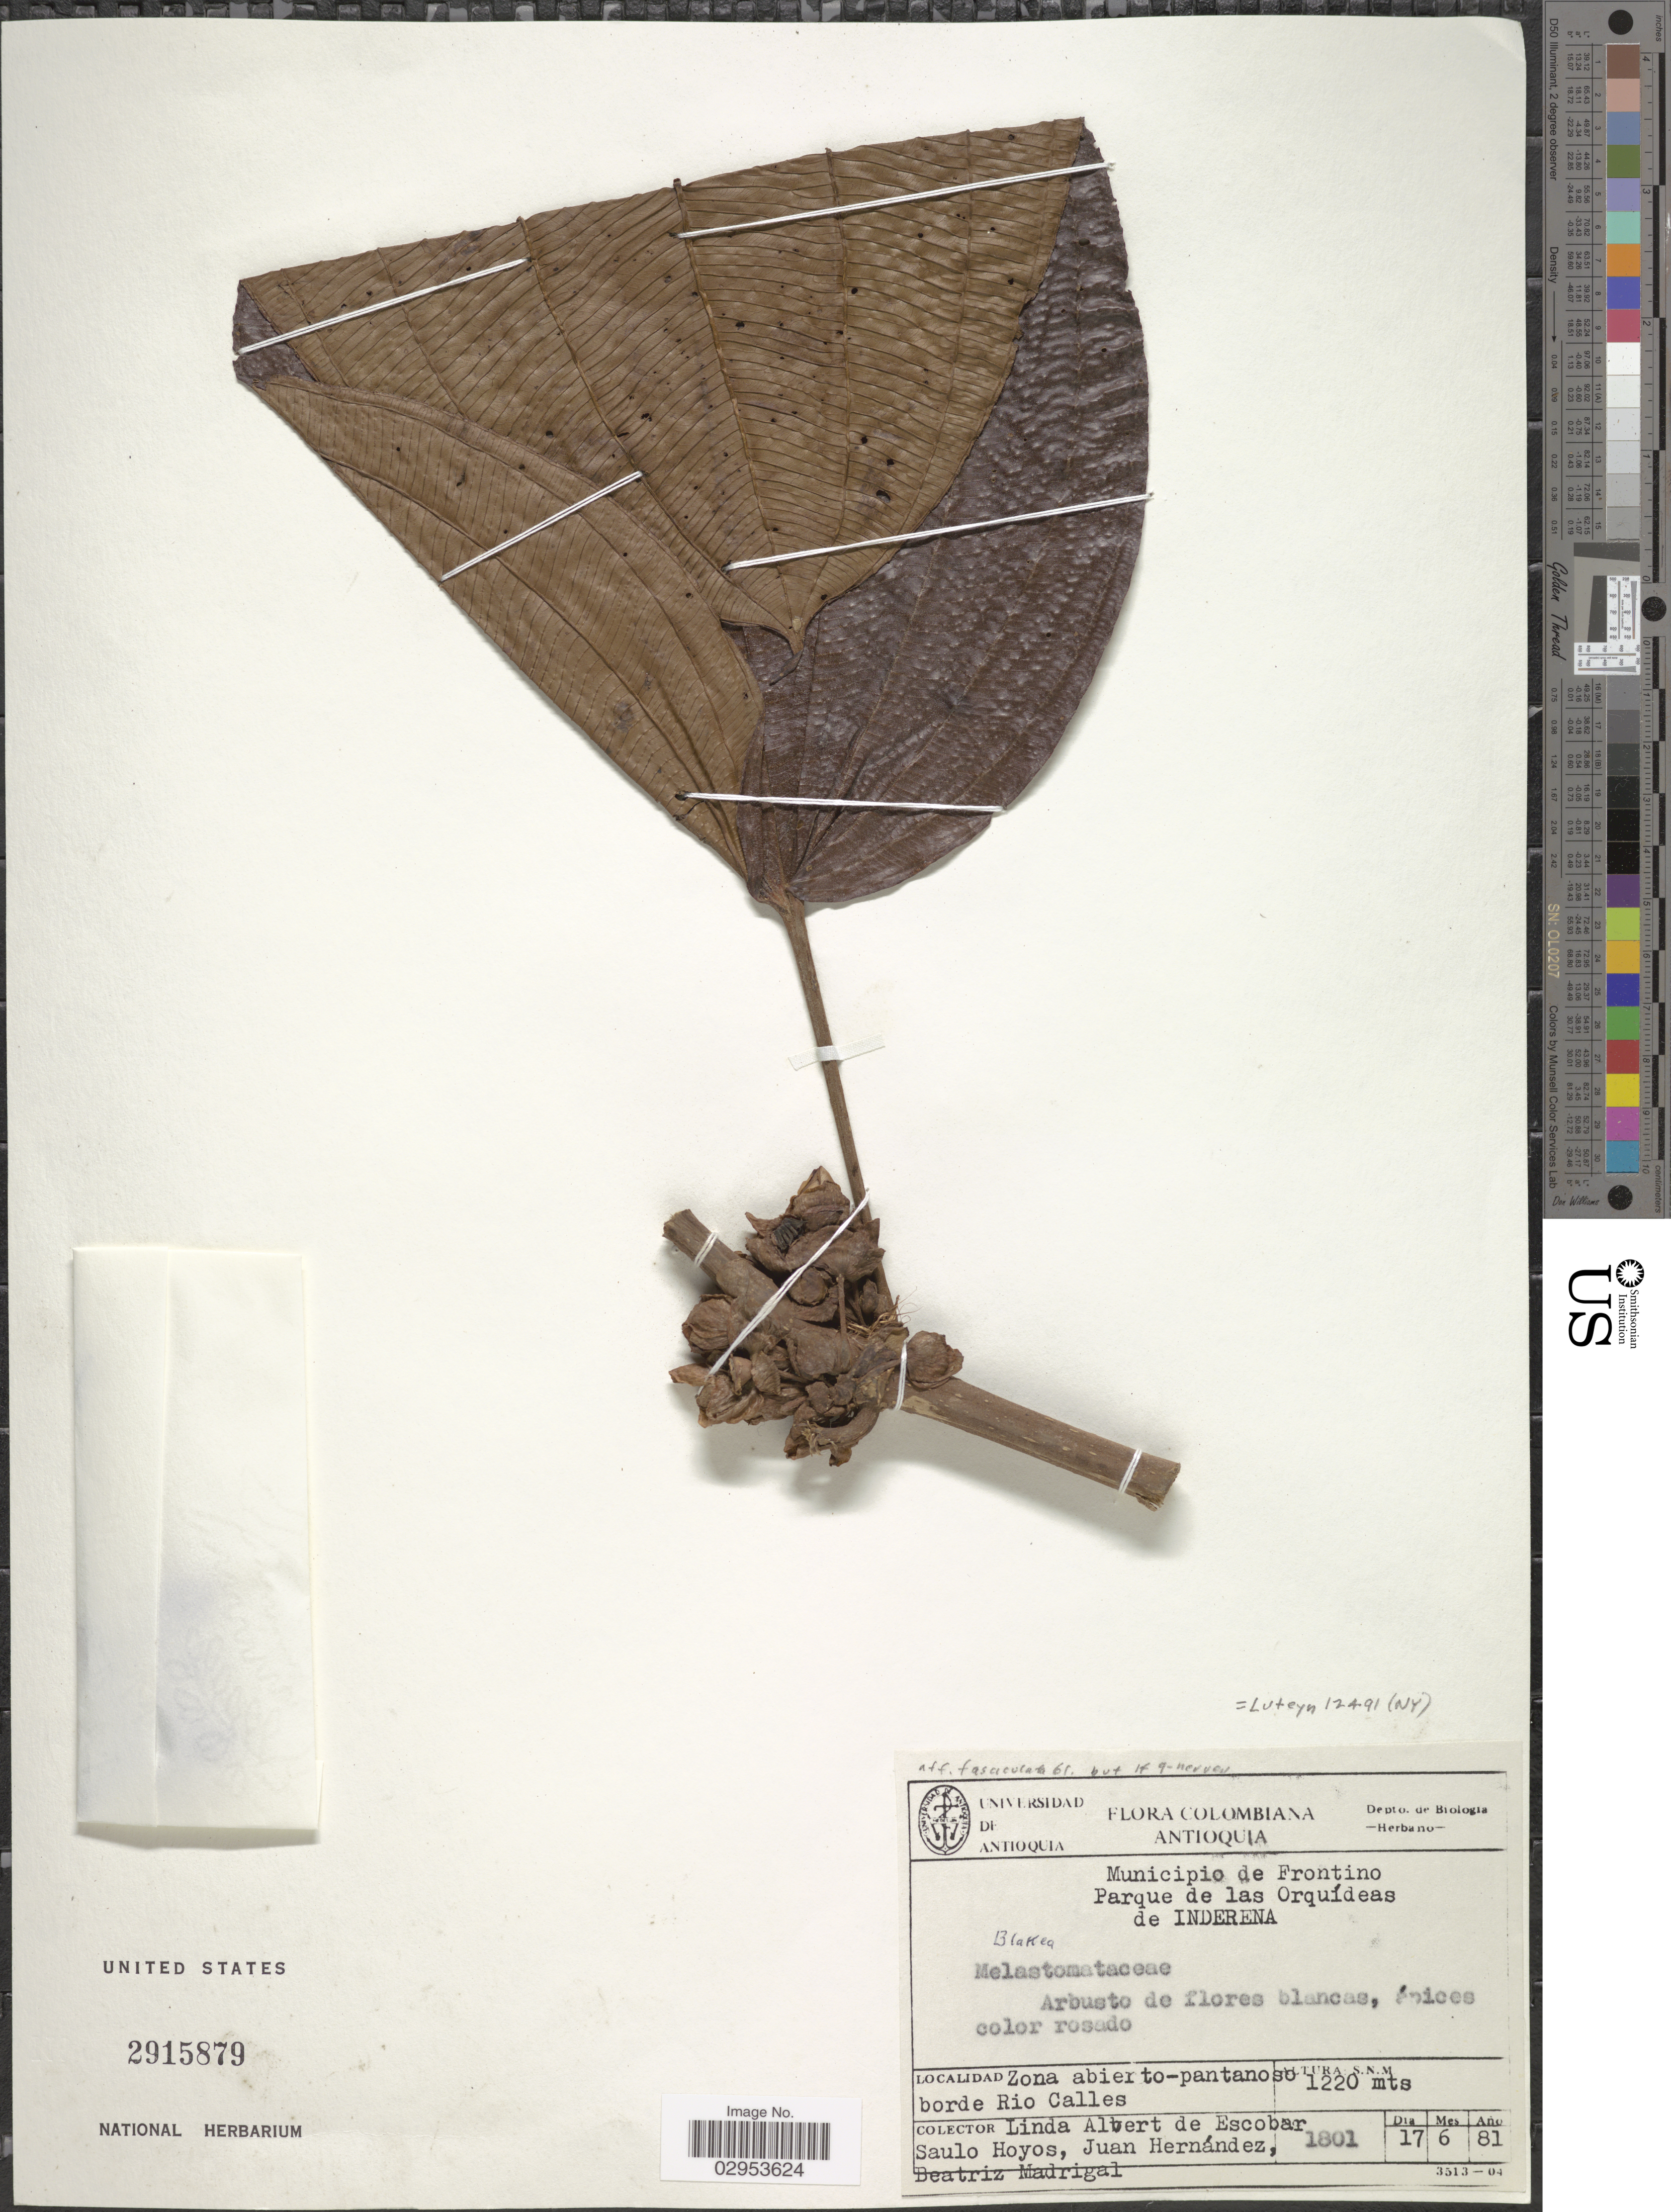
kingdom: Plantae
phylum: Tracheophyta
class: Magnoliopsida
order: Myrtales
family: Melastomataceae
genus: Blakea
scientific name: Blakea sp.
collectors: L. K. de Escobar, S. E. Hoyos, J. J. Hernandez & B. E. Madrigal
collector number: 1801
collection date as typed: Transcribed d/m/y: 17/6/81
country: Colombia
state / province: Antioquia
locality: Municipio de Frontino Parque de las Orquídeas de Inderena. Zona abierto-pantanoso borde Rio Calles.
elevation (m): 1220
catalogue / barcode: US 2915879